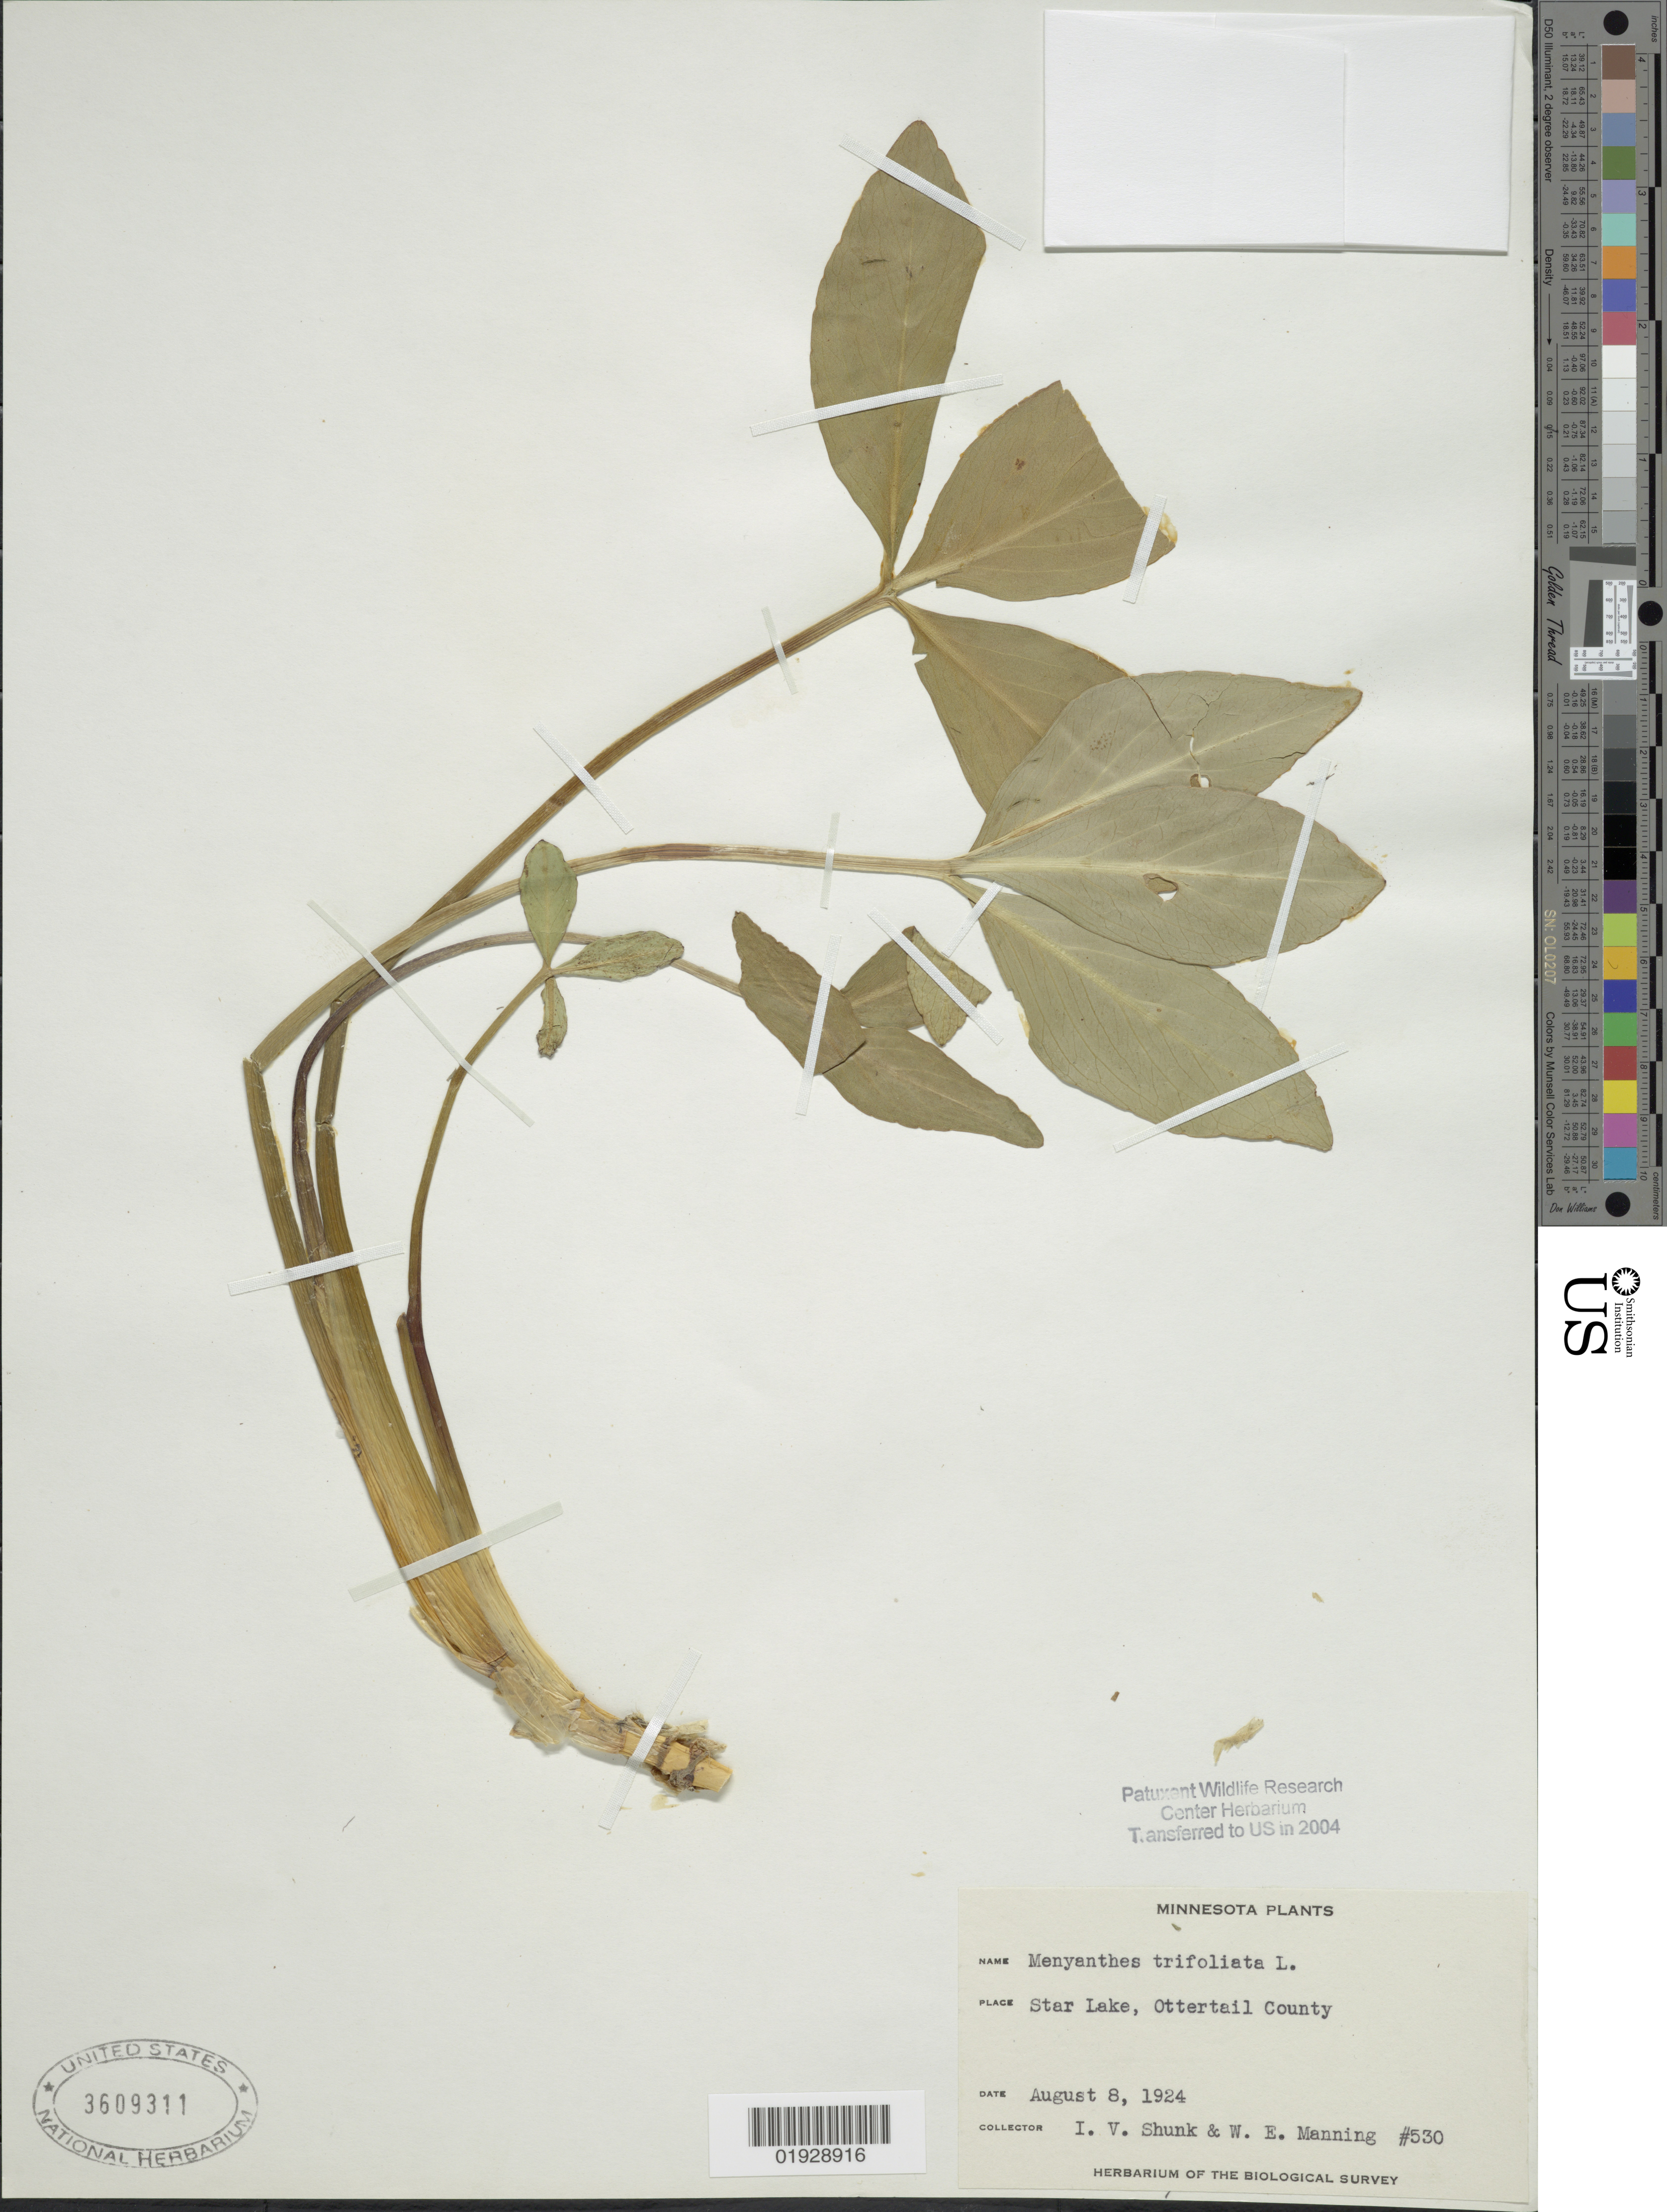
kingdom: Plantae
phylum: Tracheophyta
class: Magnoliopsida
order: Asterales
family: Menyanthaceae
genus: Menyanthes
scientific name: Menyanthes trifoliata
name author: L.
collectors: I. Shunk & W. Manning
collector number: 530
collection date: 1924-08-08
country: United States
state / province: Minnesota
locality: Star Lake, Ottertail County.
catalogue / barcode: US 3609311